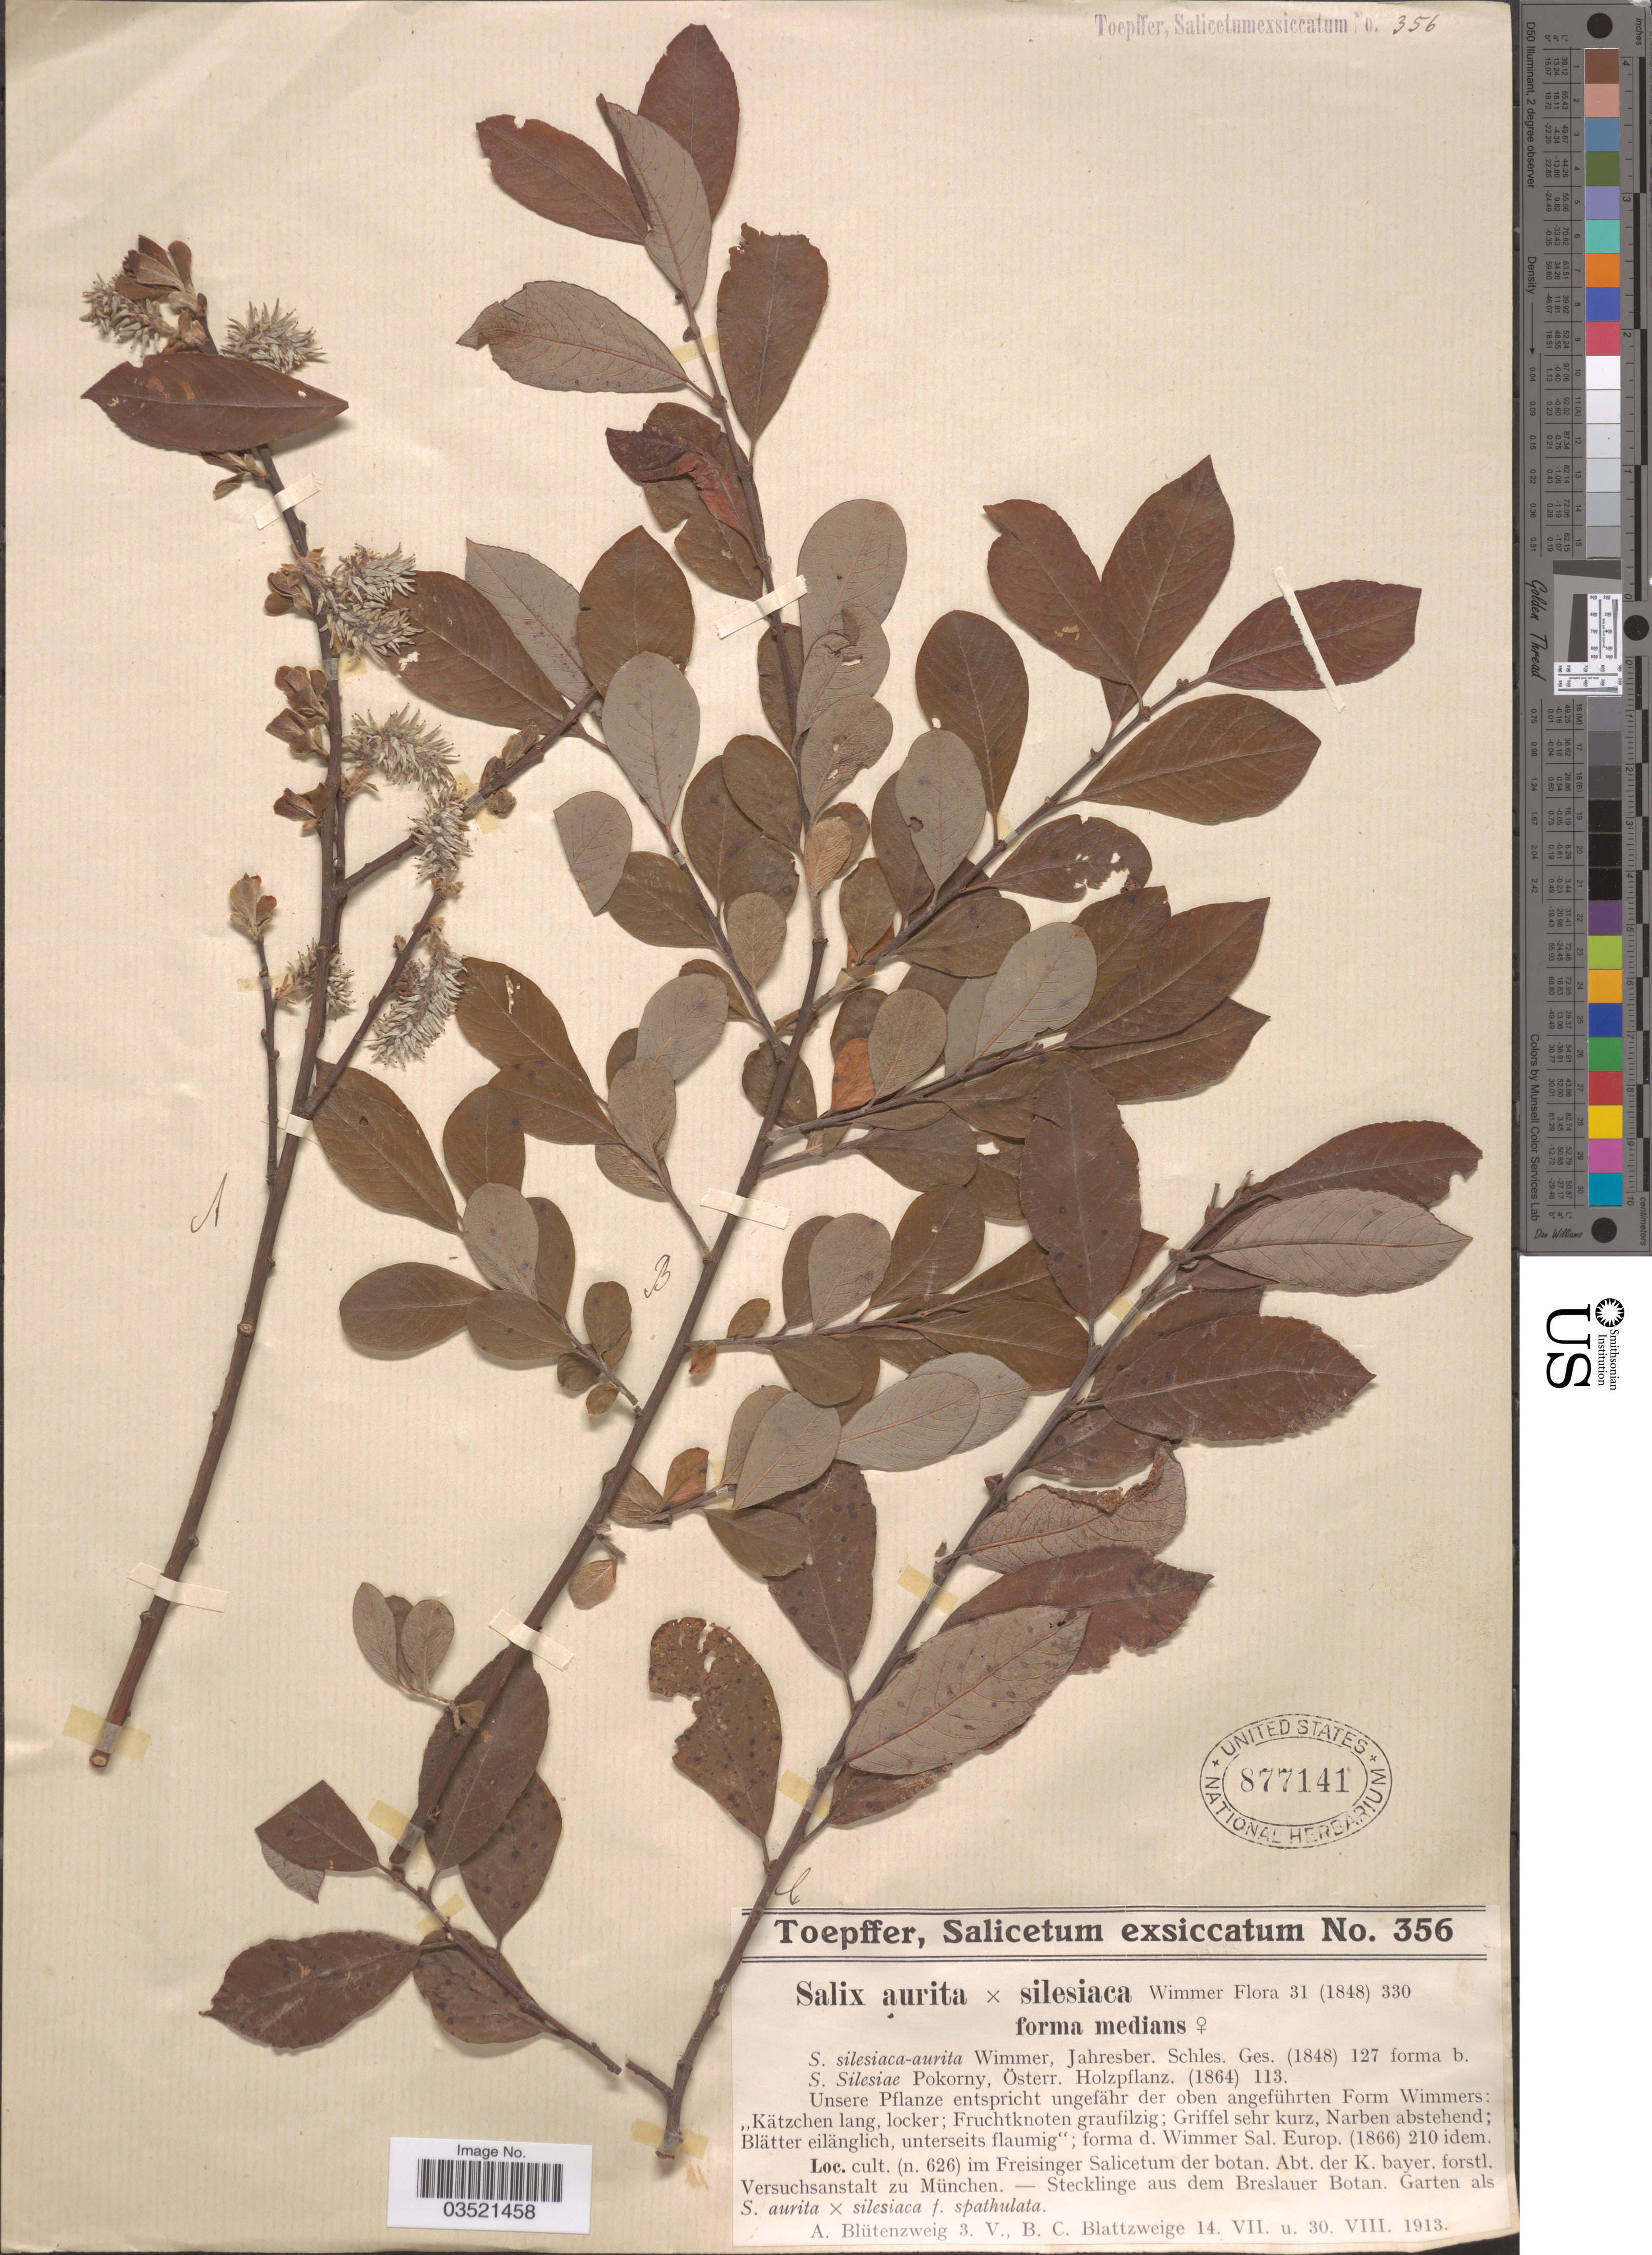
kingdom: Plantae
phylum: Tracheophyta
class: Magnoliopsida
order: Malpighiales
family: Salicaceae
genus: Salix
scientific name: Salix aurita x S. silesiaca f. medians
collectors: A. Toepffer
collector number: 356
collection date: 1913-05-03/1913-08-30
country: Germany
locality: Cult. (n. 626) im Freisinger Salicetum der botan. Abt. der K. bayer. forstl. Versuchsanstalt zu München. Stecklinge aus dem Breslauer Botan. Garten.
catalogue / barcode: US 877141